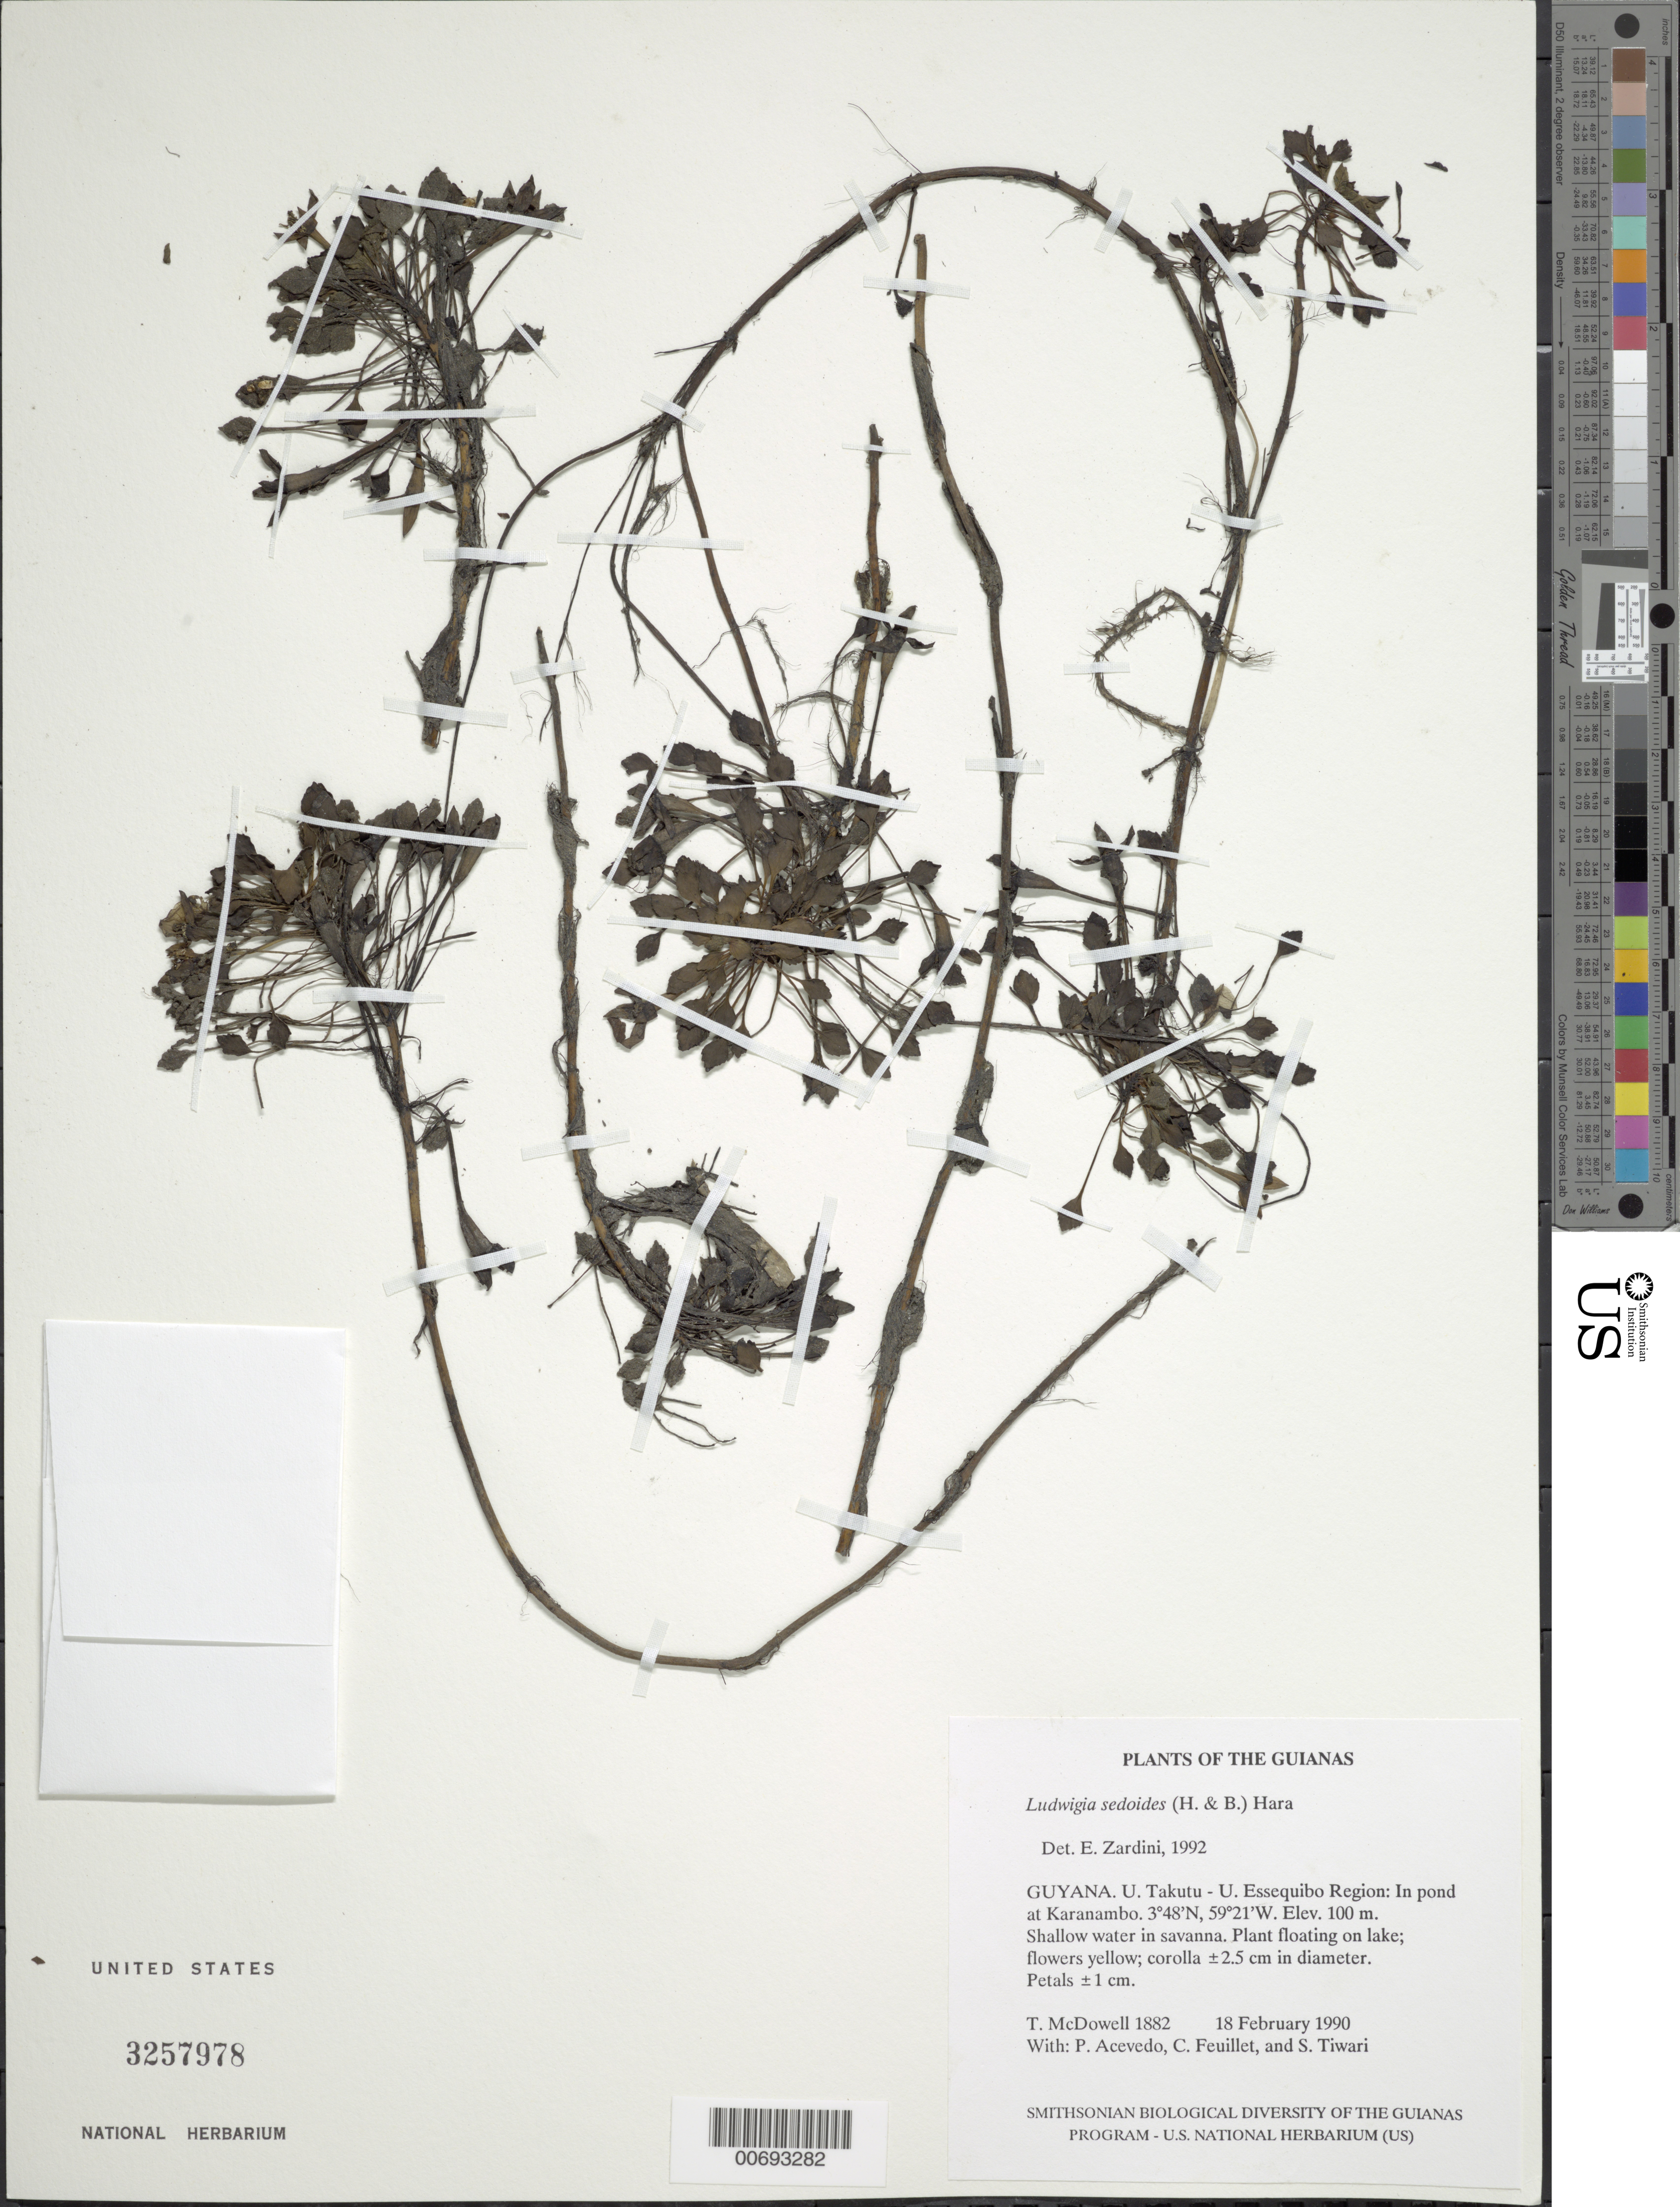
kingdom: Plantae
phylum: Tracheophyta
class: Magnoliopsida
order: Myrtales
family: Onagraceae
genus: Ludwigia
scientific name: Ludwigia sedoides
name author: (Humb. & Bonpl.) H. Hara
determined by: Zardini, E. M.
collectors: T. McDowell, P. Acevedo-Rodr., C. Feuillet & S. Tiwari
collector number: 1882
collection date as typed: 18 February 1990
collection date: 1990-02-18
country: Guyana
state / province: U. Takutu-U. Essequibo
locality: In pond at Karanambo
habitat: Shallow water in savanna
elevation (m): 100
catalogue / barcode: US 3257978